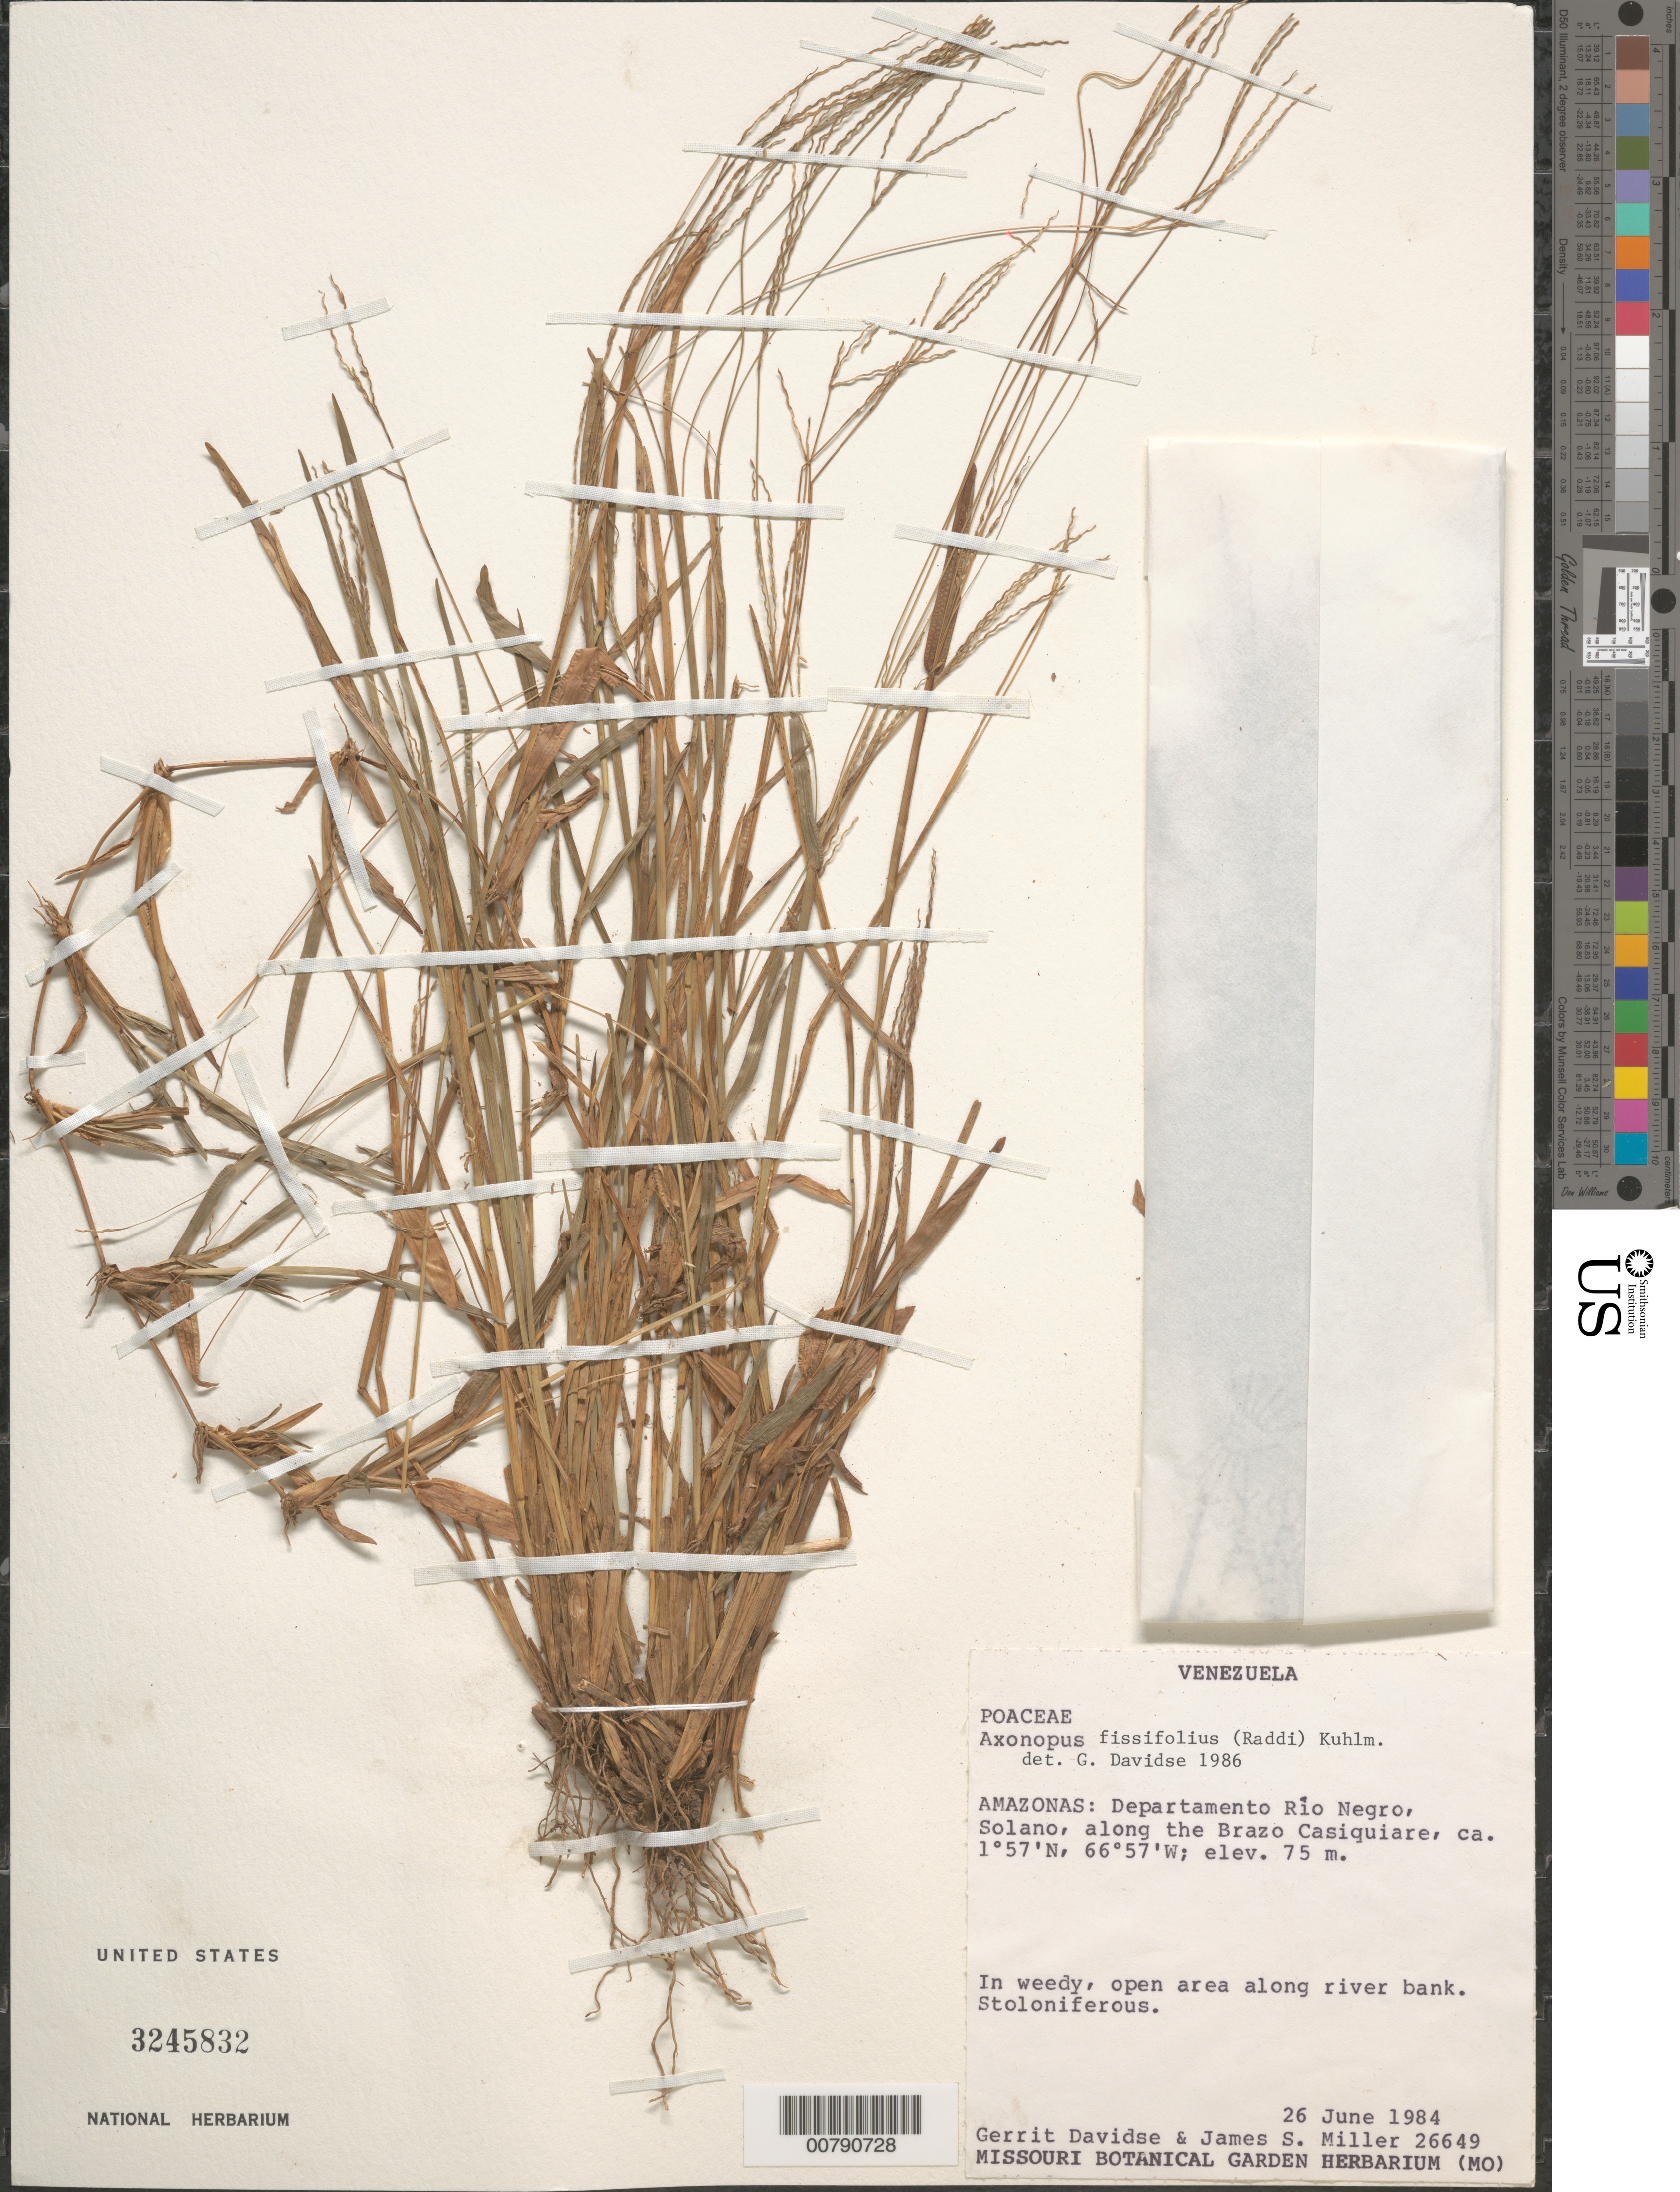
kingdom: Plantae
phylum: Tracheophyta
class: Liliopsida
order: Poales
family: Poaceae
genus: Axonopus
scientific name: Axonopus fissifolius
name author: (Raddi) Kuhlm.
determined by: Davidse, Gerrit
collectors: G. Davidse & J. S. Miller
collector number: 26649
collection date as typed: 26-Jun-84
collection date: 1984-06-26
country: Venezuela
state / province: Amazonas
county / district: Río Negro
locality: Solano, along the Brazo Casiquiare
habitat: Weedy open area along river bank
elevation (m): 75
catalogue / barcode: US 3245832